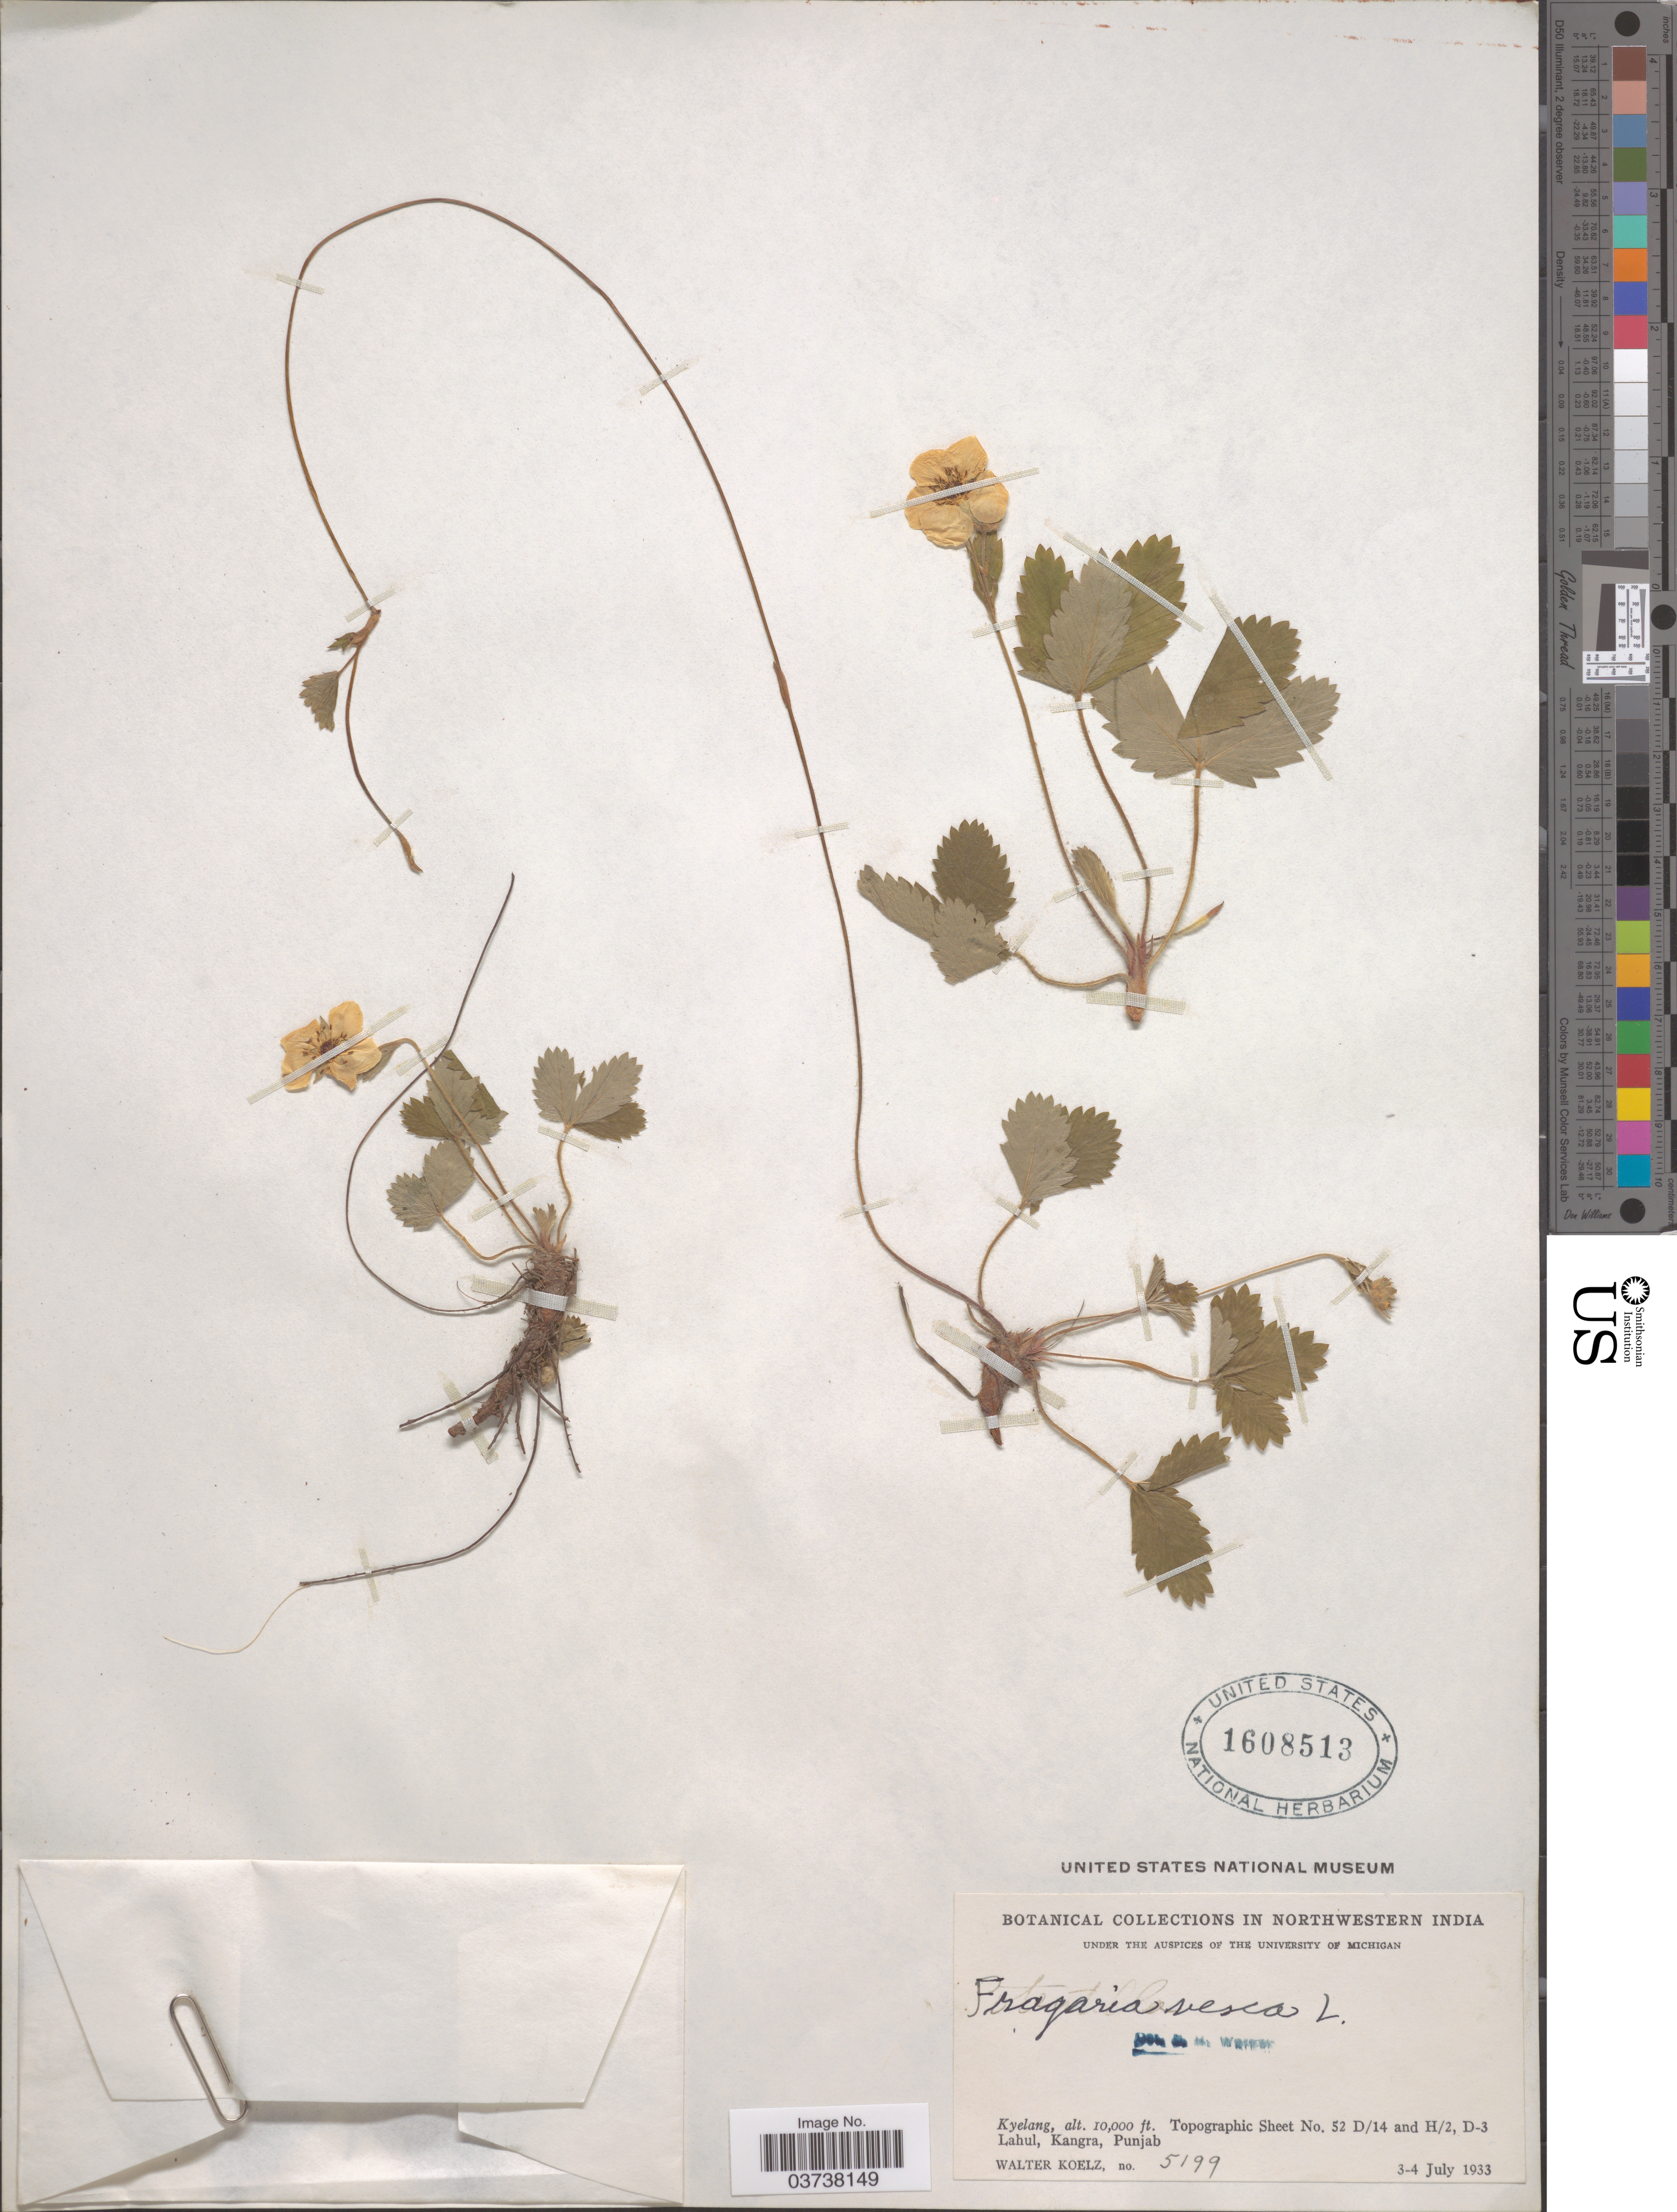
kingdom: Plantae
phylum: Tracheophyta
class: Magnoliopsida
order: Rosales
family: Rosaceae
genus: Fragaria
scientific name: Fragaria vesca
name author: L.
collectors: W. N. Koelz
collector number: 5199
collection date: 1933-07-03/1933-07-04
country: India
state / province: Punjab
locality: Northwestern India. Kyelang. Topographic Sheet No. 52 D/14 and H/2, D-3. Lahul, Kangra.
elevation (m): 3048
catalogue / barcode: US 1608513